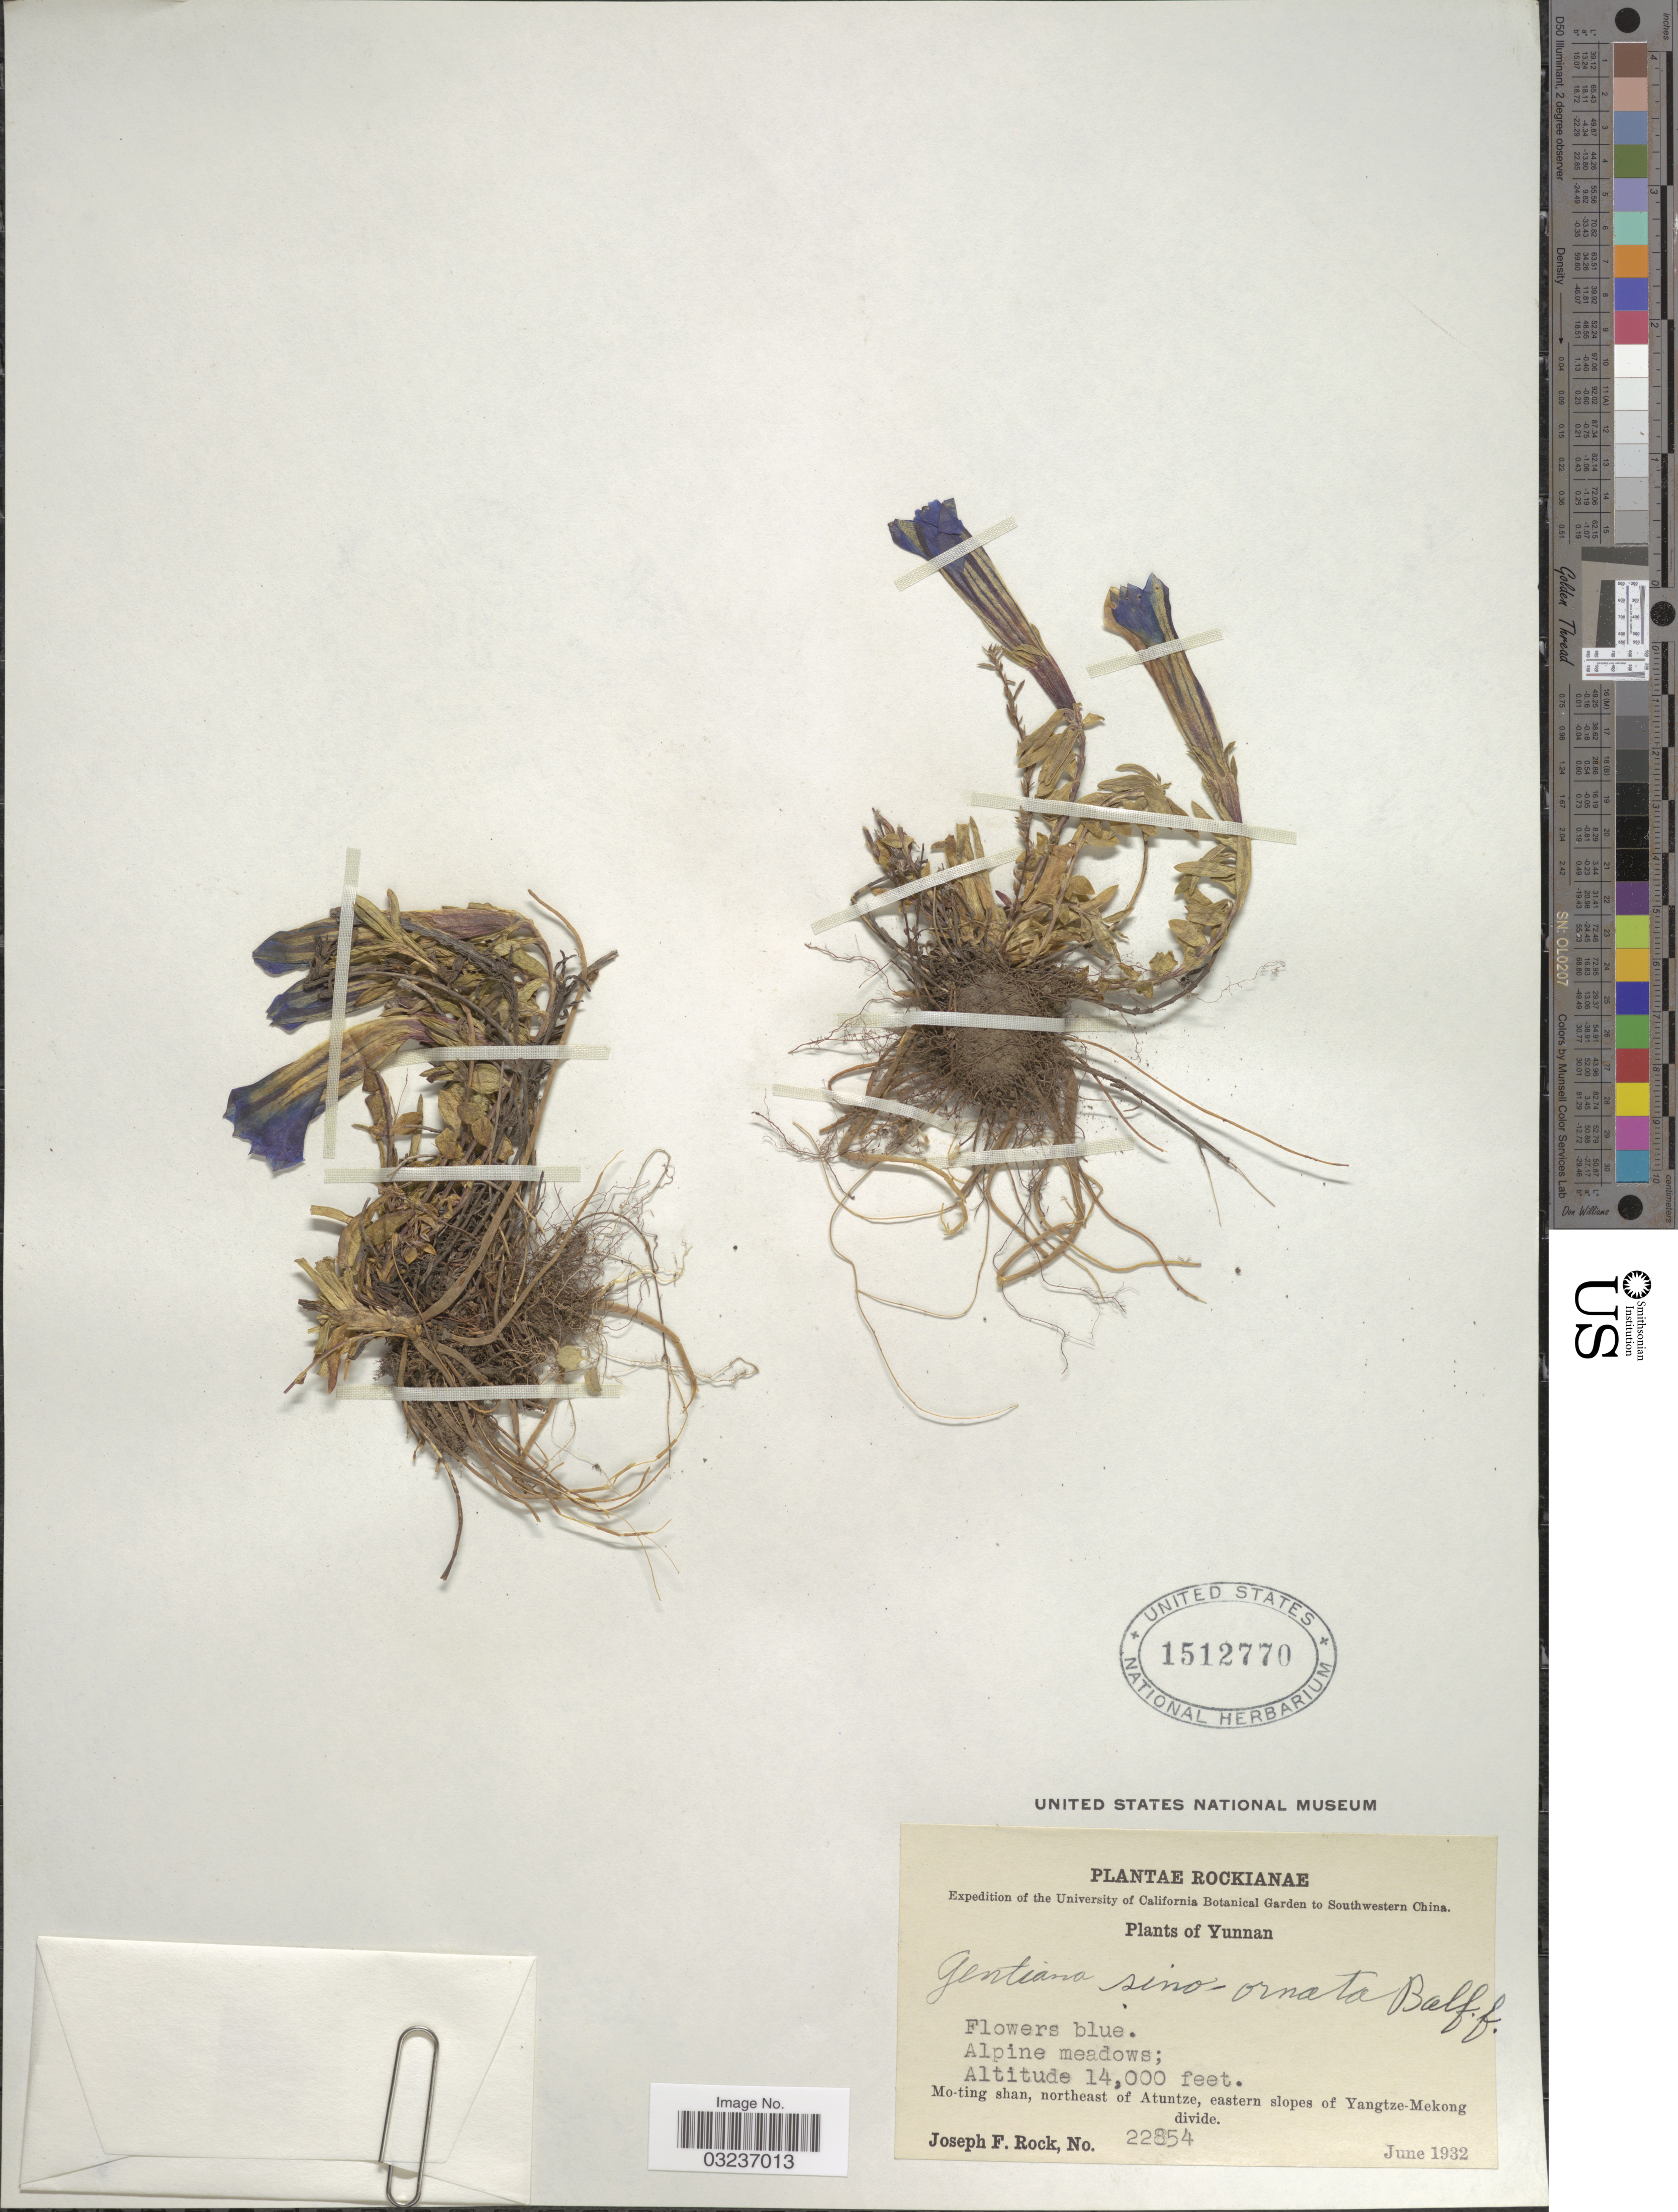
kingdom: Plantae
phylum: Tracheophyta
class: Magnoliopsida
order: Gentianales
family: Gentianaceae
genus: Gentiana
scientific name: Gentiana sino-ornata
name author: Balf. f.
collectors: J. F. Rock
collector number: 22854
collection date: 1932-06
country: China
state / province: Yunnan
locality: Southwestern China, Mo-ting shan, northeast of Atuntze, eastern slopes of Yangtze-Mekong divide.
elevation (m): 4267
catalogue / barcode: US 1512770